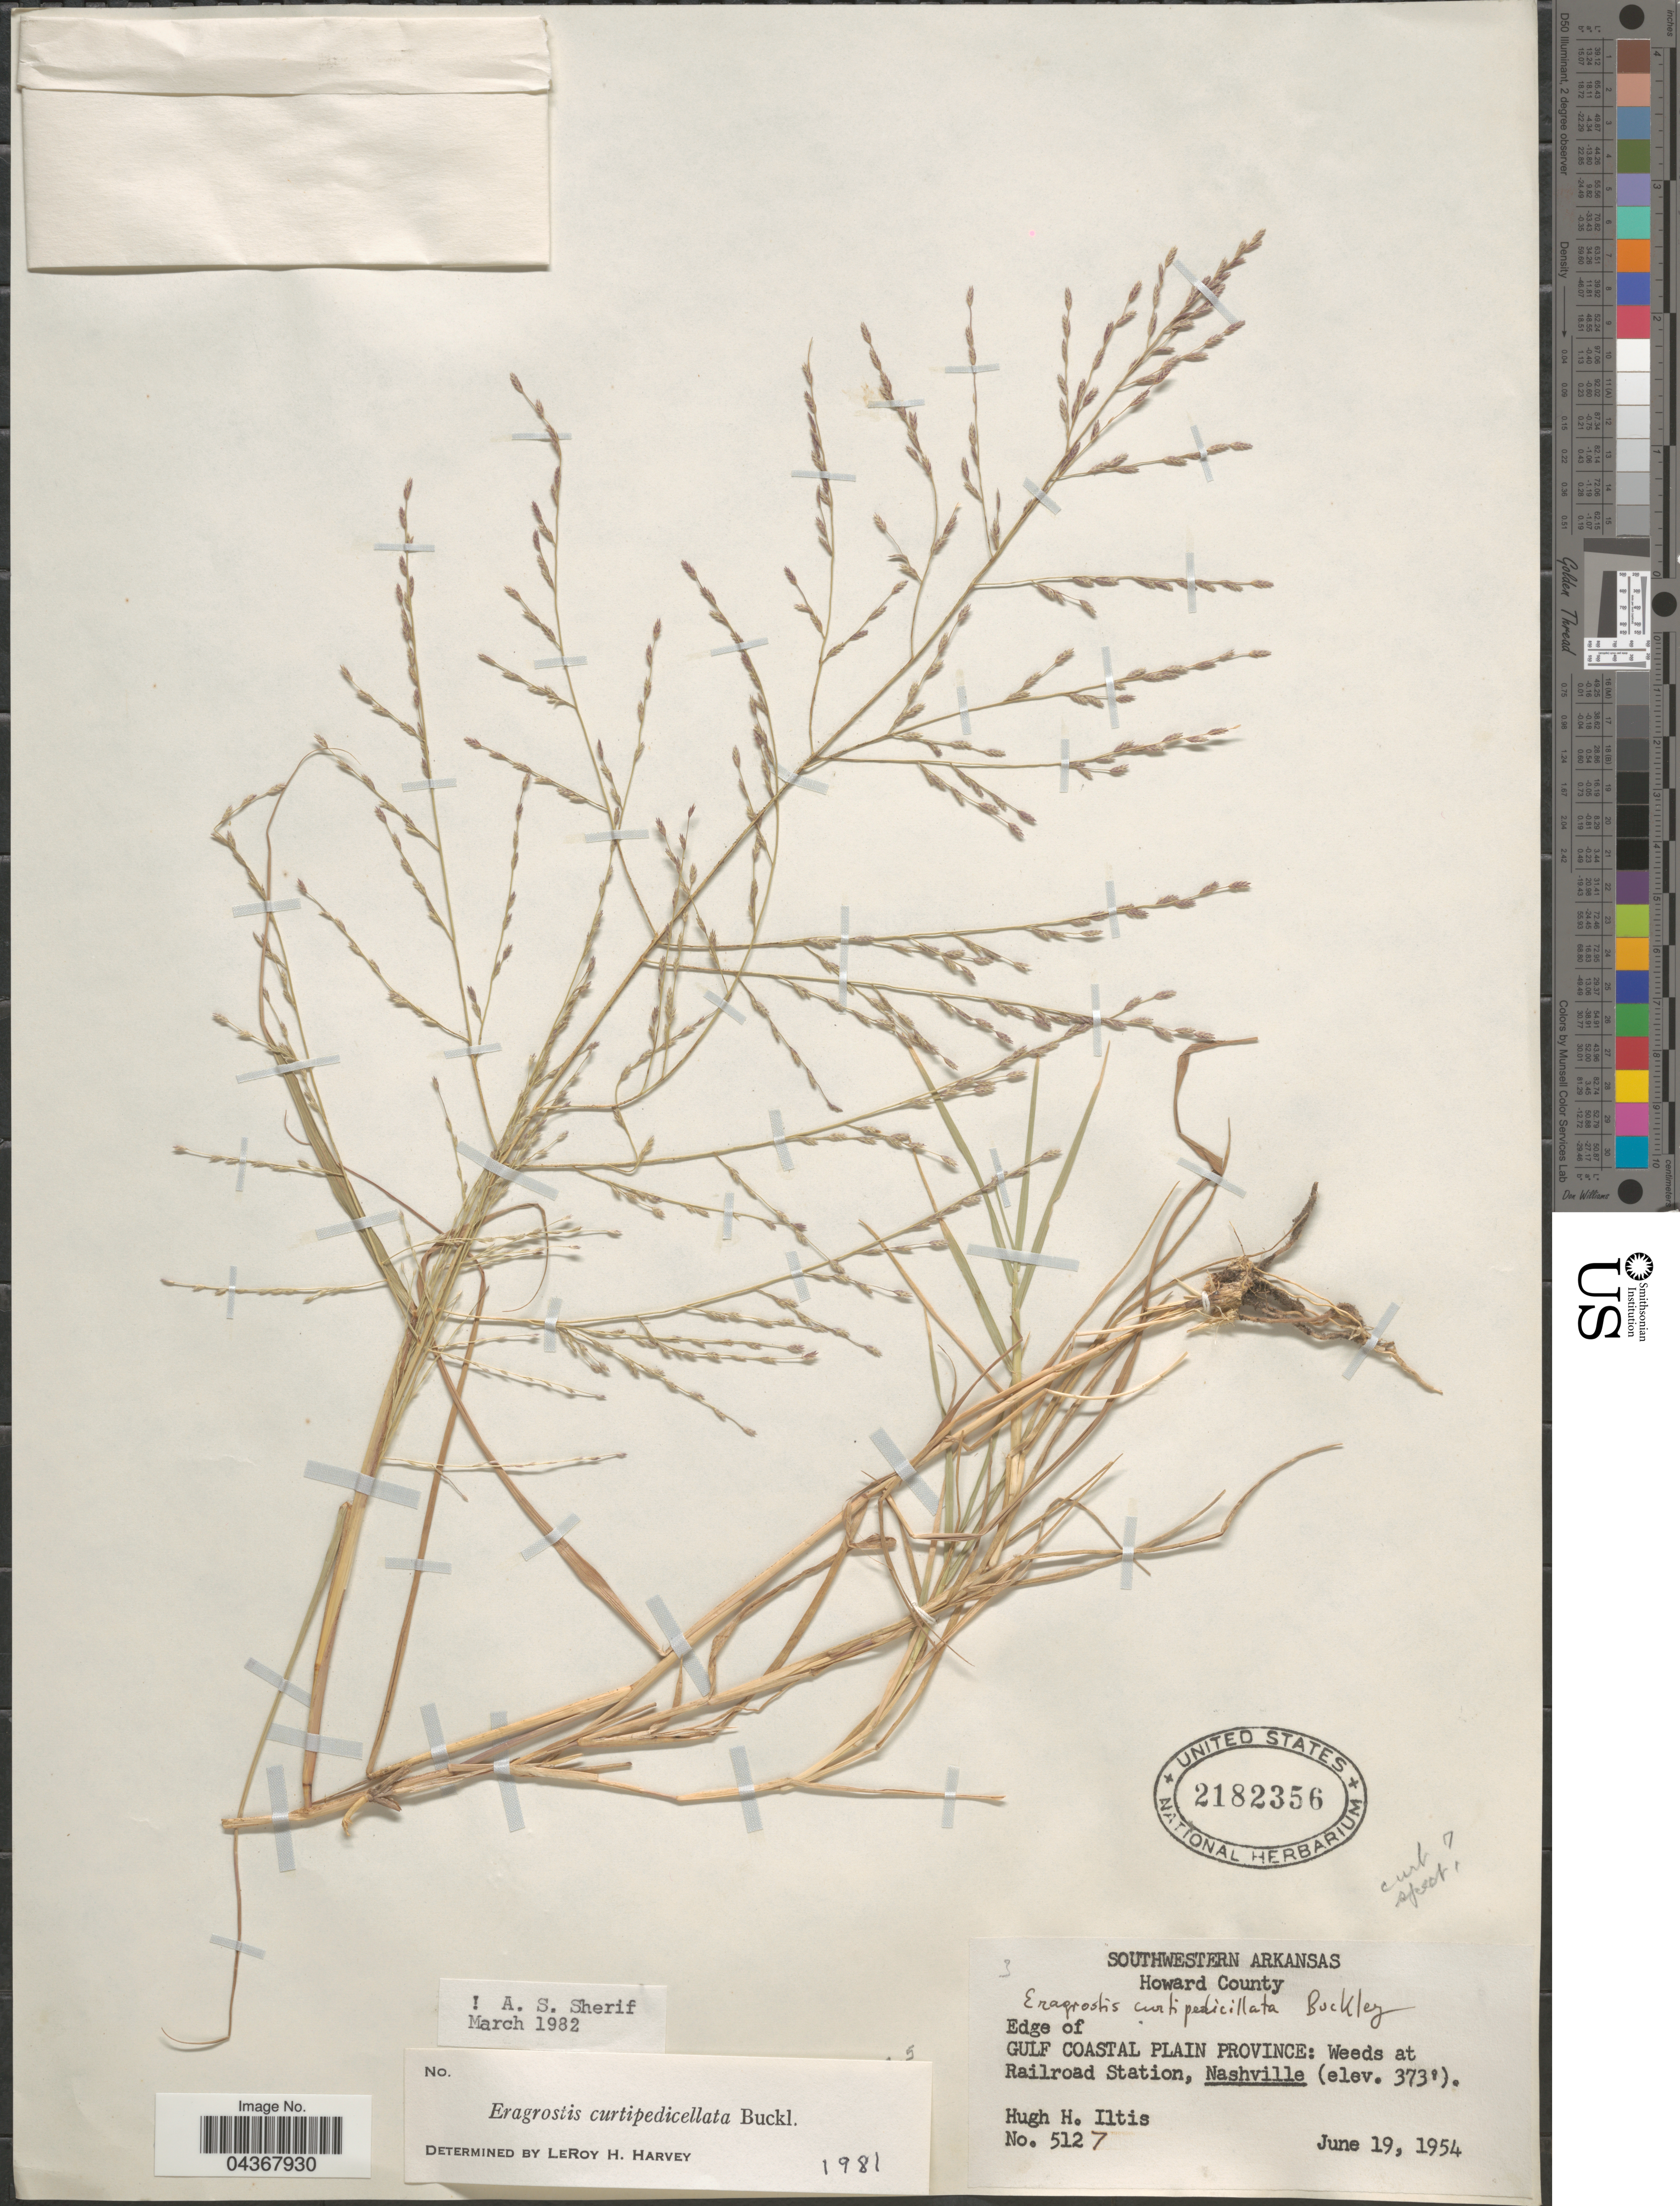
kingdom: Plantae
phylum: Tracheophyta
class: Liliopsida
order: Poales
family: Poaceae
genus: Eragrostis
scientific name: Eragrostis curtipedicellata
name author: Buckley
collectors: H. H. Iltis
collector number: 5127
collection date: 1954-06-19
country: United States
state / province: Arkansas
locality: Southwestern Arkansas. Howard County. Edge of Gulf Coastal Plain Province: Weeds at Railroad Station, Nashville.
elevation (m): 114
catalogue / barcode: US 2182356